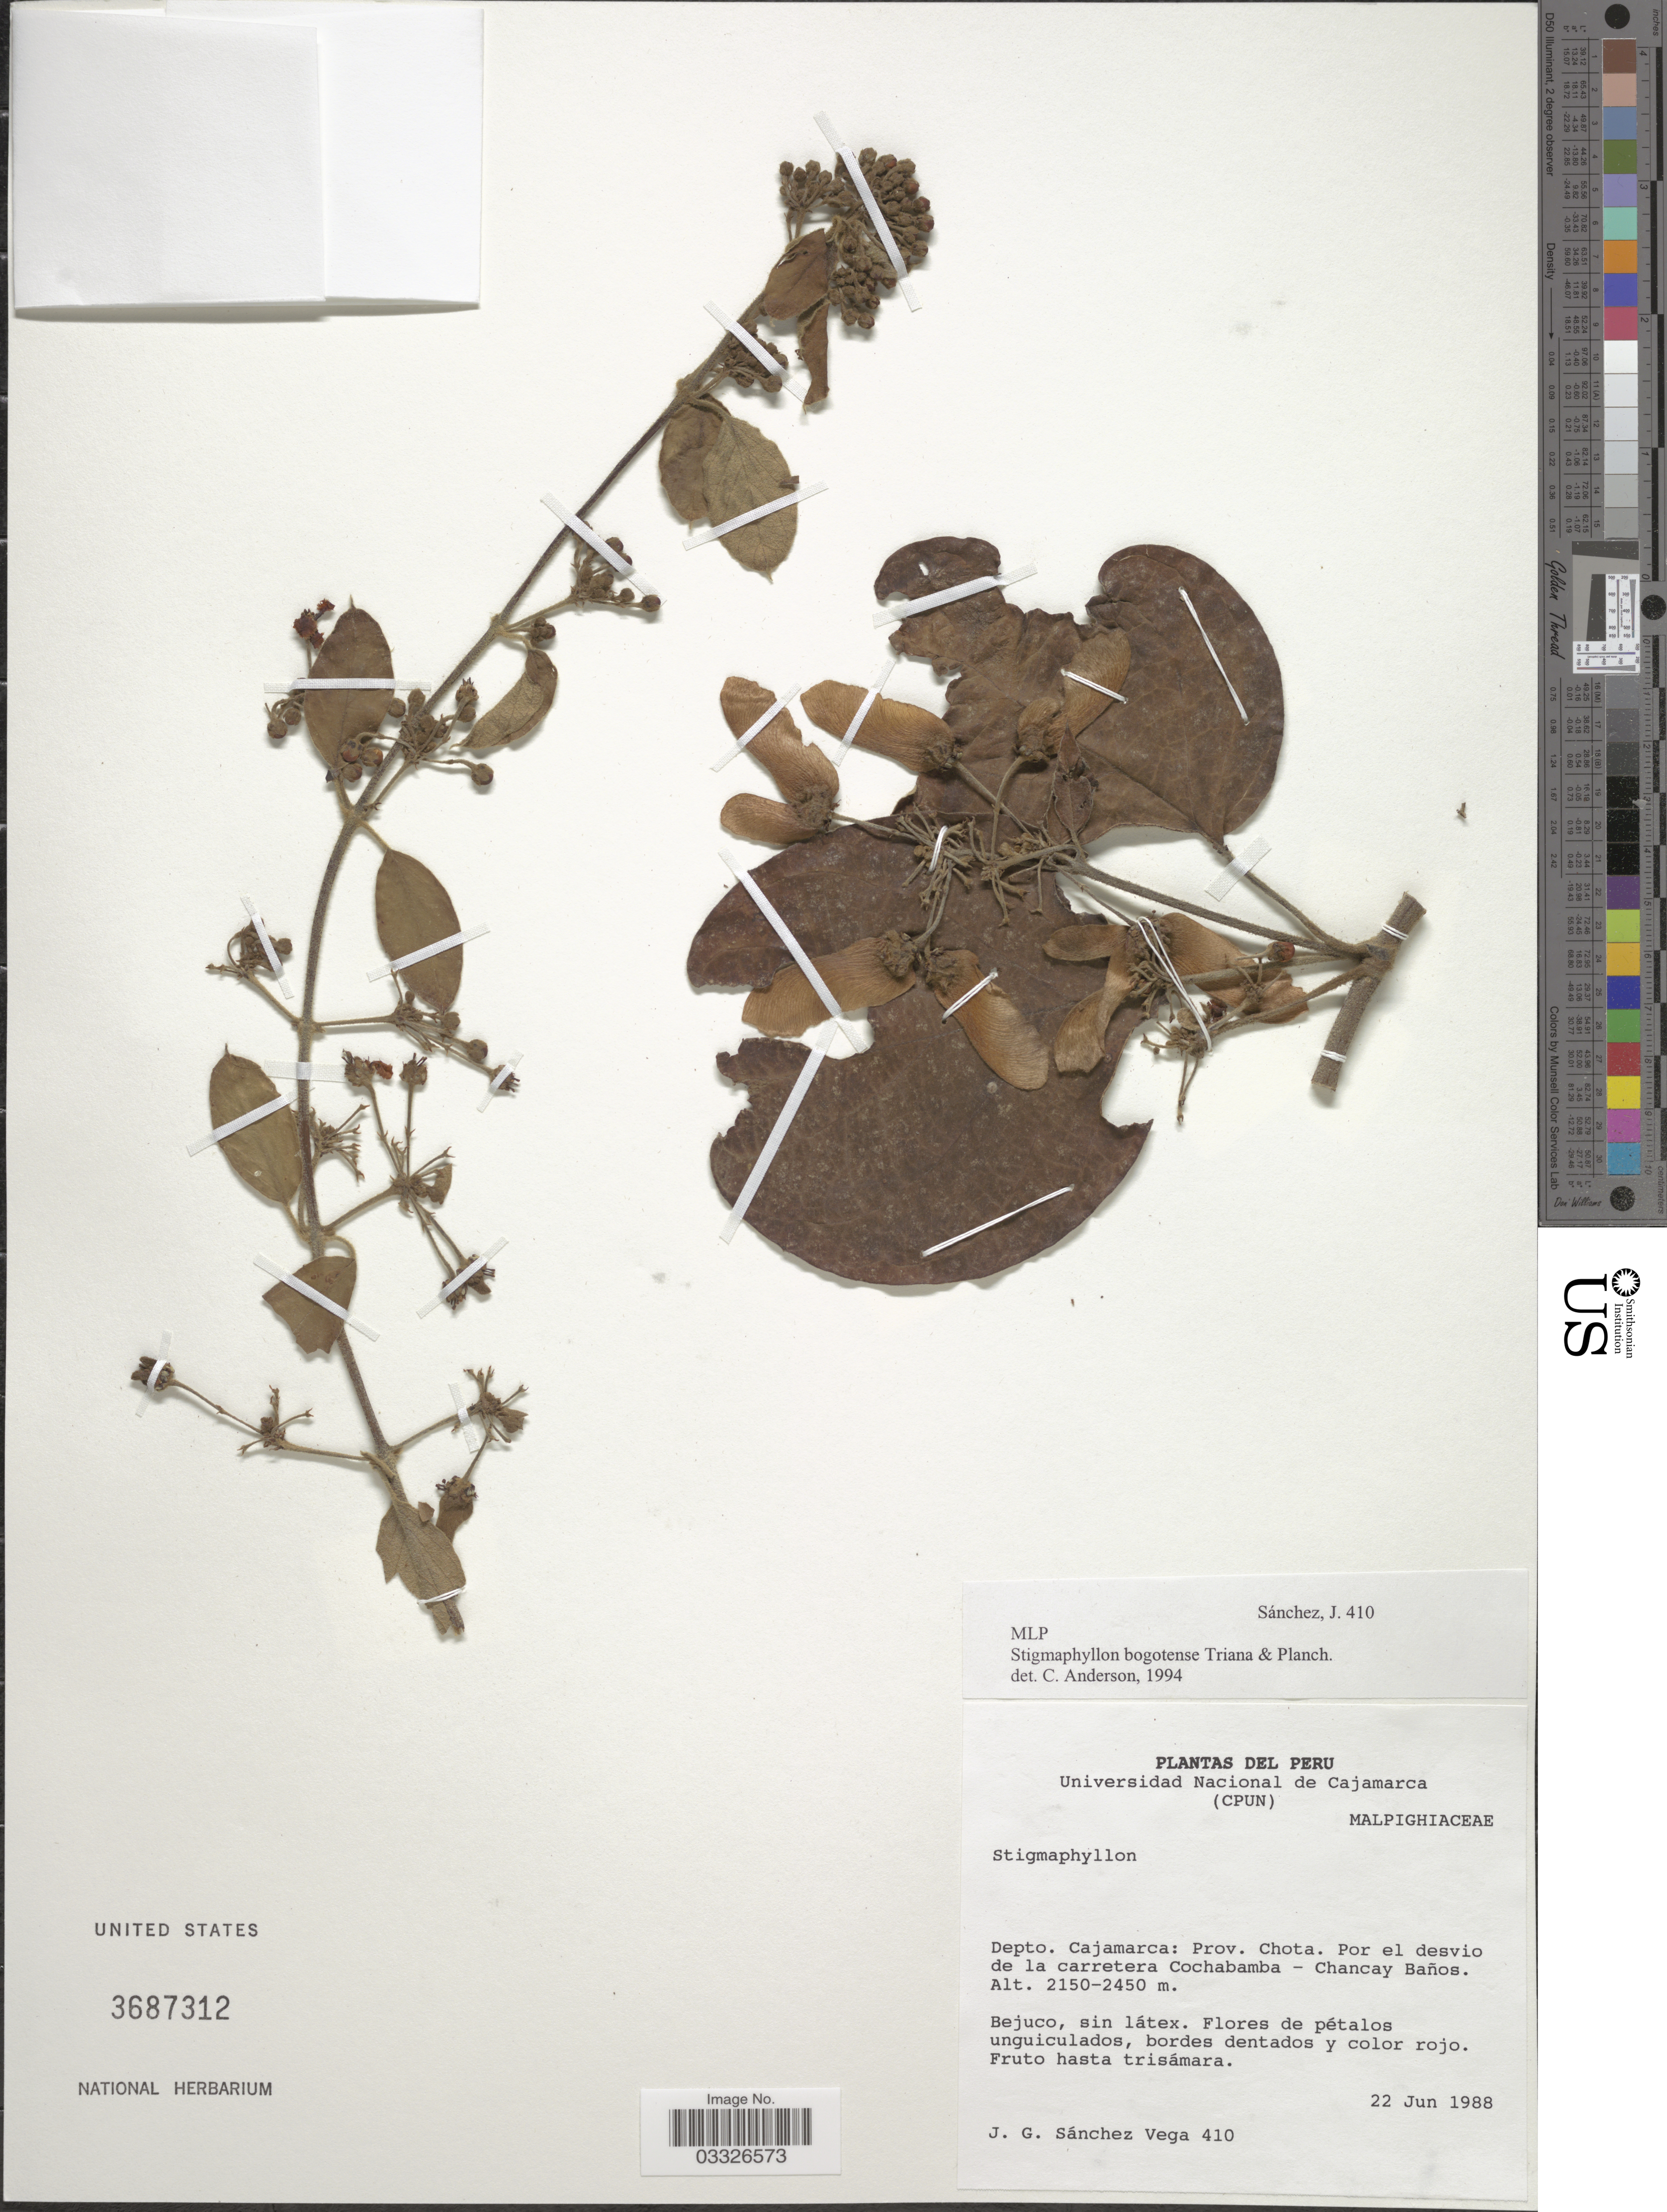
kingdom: Plantae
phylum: Tracheophyta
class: Magnoliopsida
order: Malpighiales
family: Malpighiaceae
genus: Stigmaphyllon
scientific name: Stigmaphyllon bogotense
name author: Triana & Planch.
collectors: J. Sanchez V.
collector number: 410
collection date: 1988-06-22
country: Peru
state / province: Cajamarca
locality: Depto. Cajamarca: Prov. Chota. Por el desvio de la carretera Cochabamba - Chancay Baños.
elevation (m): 2150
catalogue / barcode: US 3687312